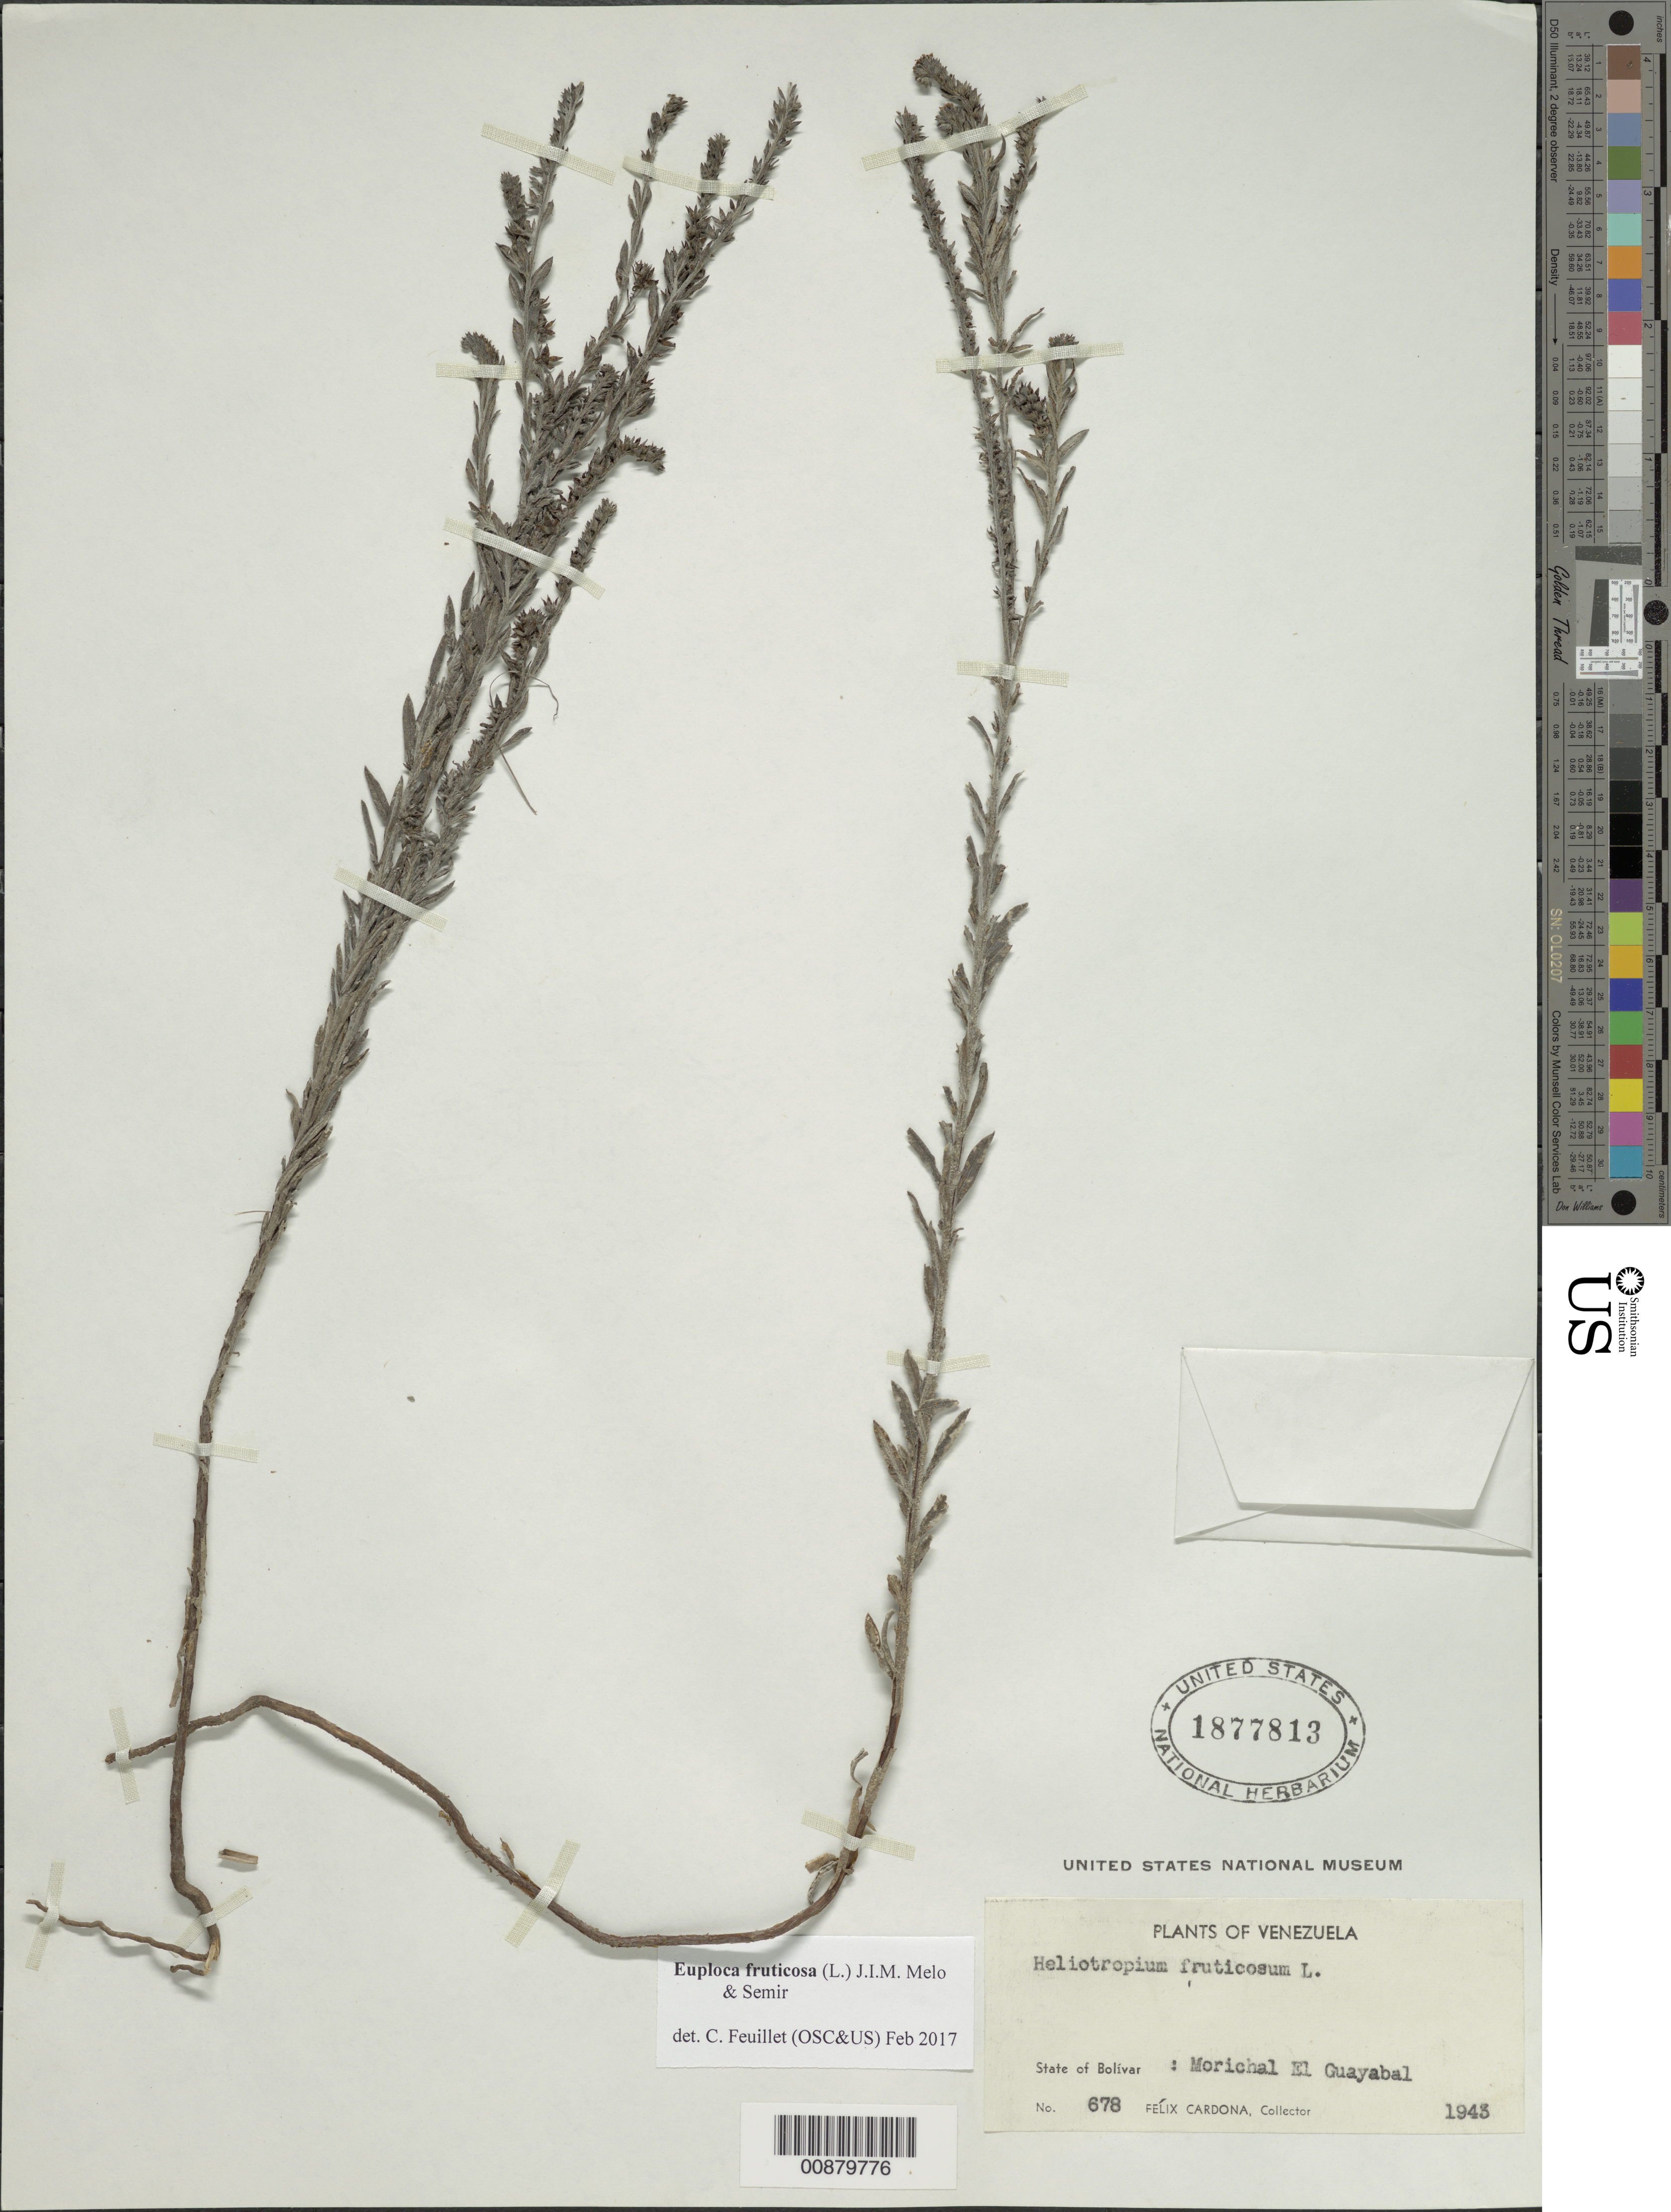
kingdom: Plantae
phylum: Tracheophyta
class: Magnoliopsida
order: Boraginales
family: Heliotropiaceae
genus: Heliotropium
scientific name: Heliotropium fruticosum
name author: L.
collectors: F. Cardona Puig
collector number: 678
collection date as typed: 1943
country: Venezuela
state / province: Bolívar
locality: Morichal El Guayabal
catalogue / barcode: US 1877813